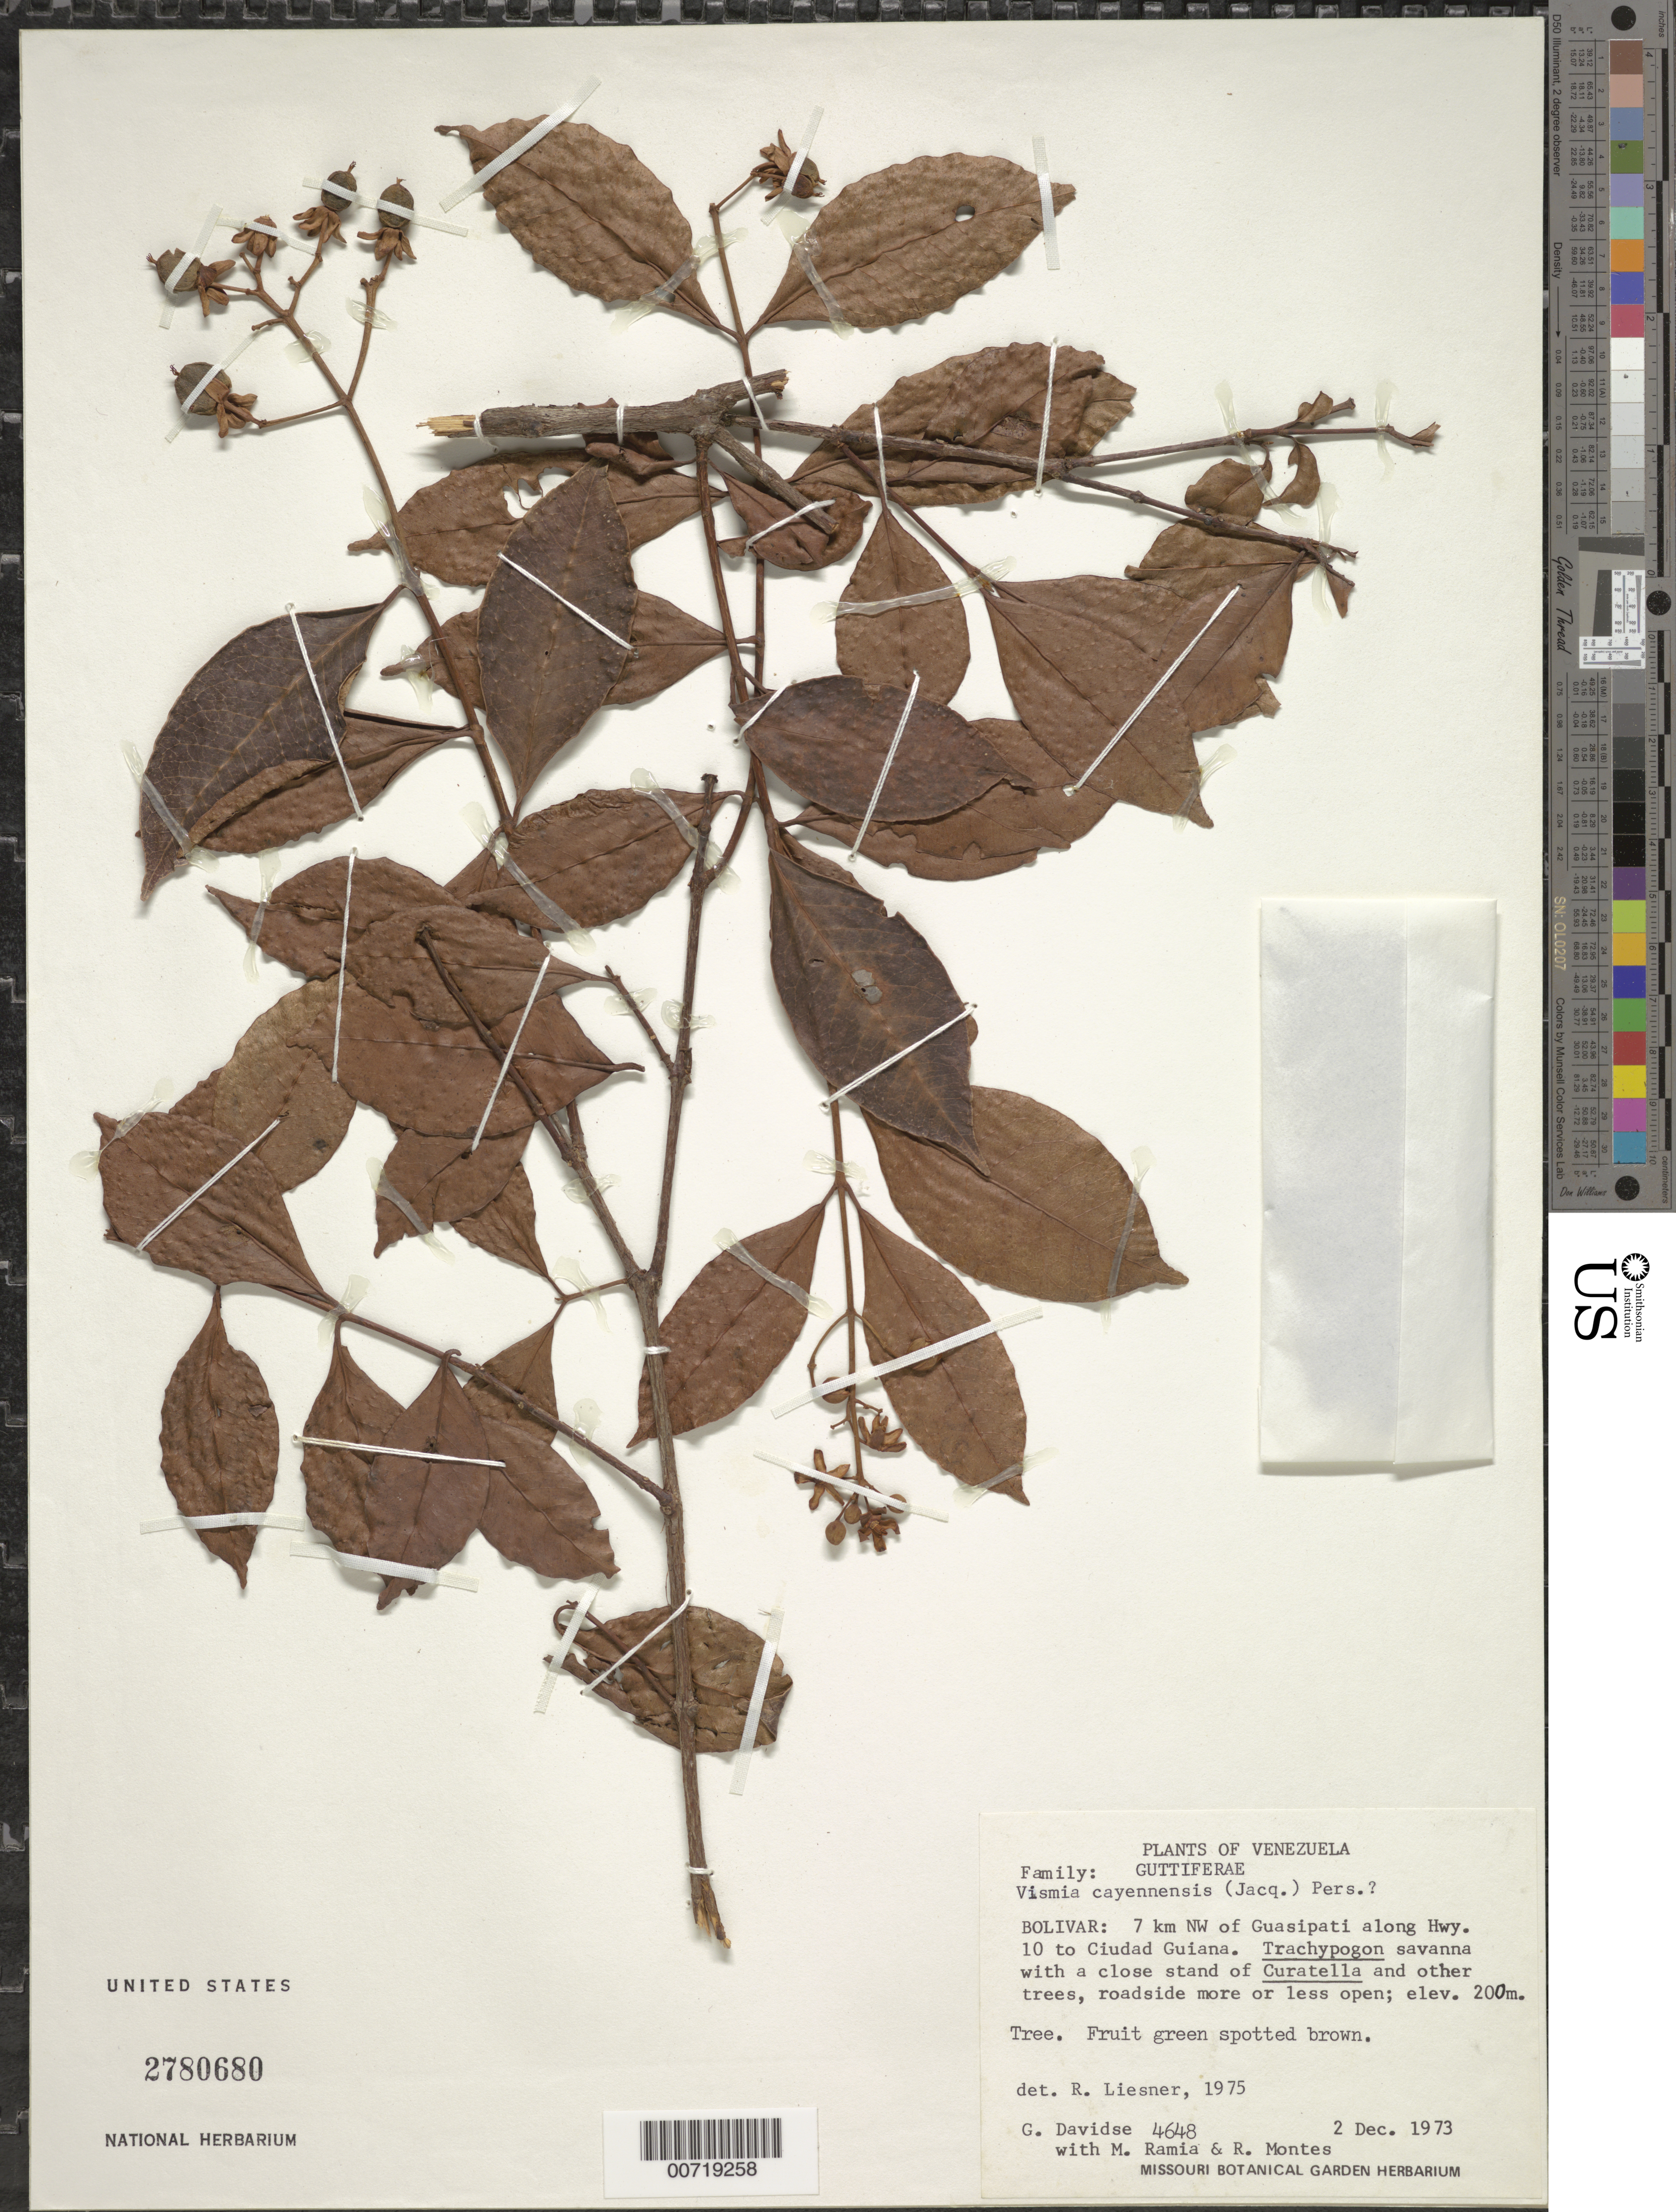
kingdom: Plantae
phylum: Tracheophyta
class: Magnoliopsida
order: Malpighiales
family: Hypericaceae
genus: Vismia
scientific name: Vismia cayennensis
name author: (Jacq.) Pers.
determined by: Liesner, R. L.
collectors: G. Davidse, M. Ramia & R. Montes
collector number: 4648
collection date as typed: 2-Dec-73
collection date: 1973-12-02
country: Venezuela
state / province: Bolívar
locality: Guasipati, 7 km NW, along Hwy 10 to Ciudad Guiana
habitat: Trachypogon savanna with stand of Curatella; roadside, more or less open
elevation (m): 200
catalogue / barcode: US 2780680